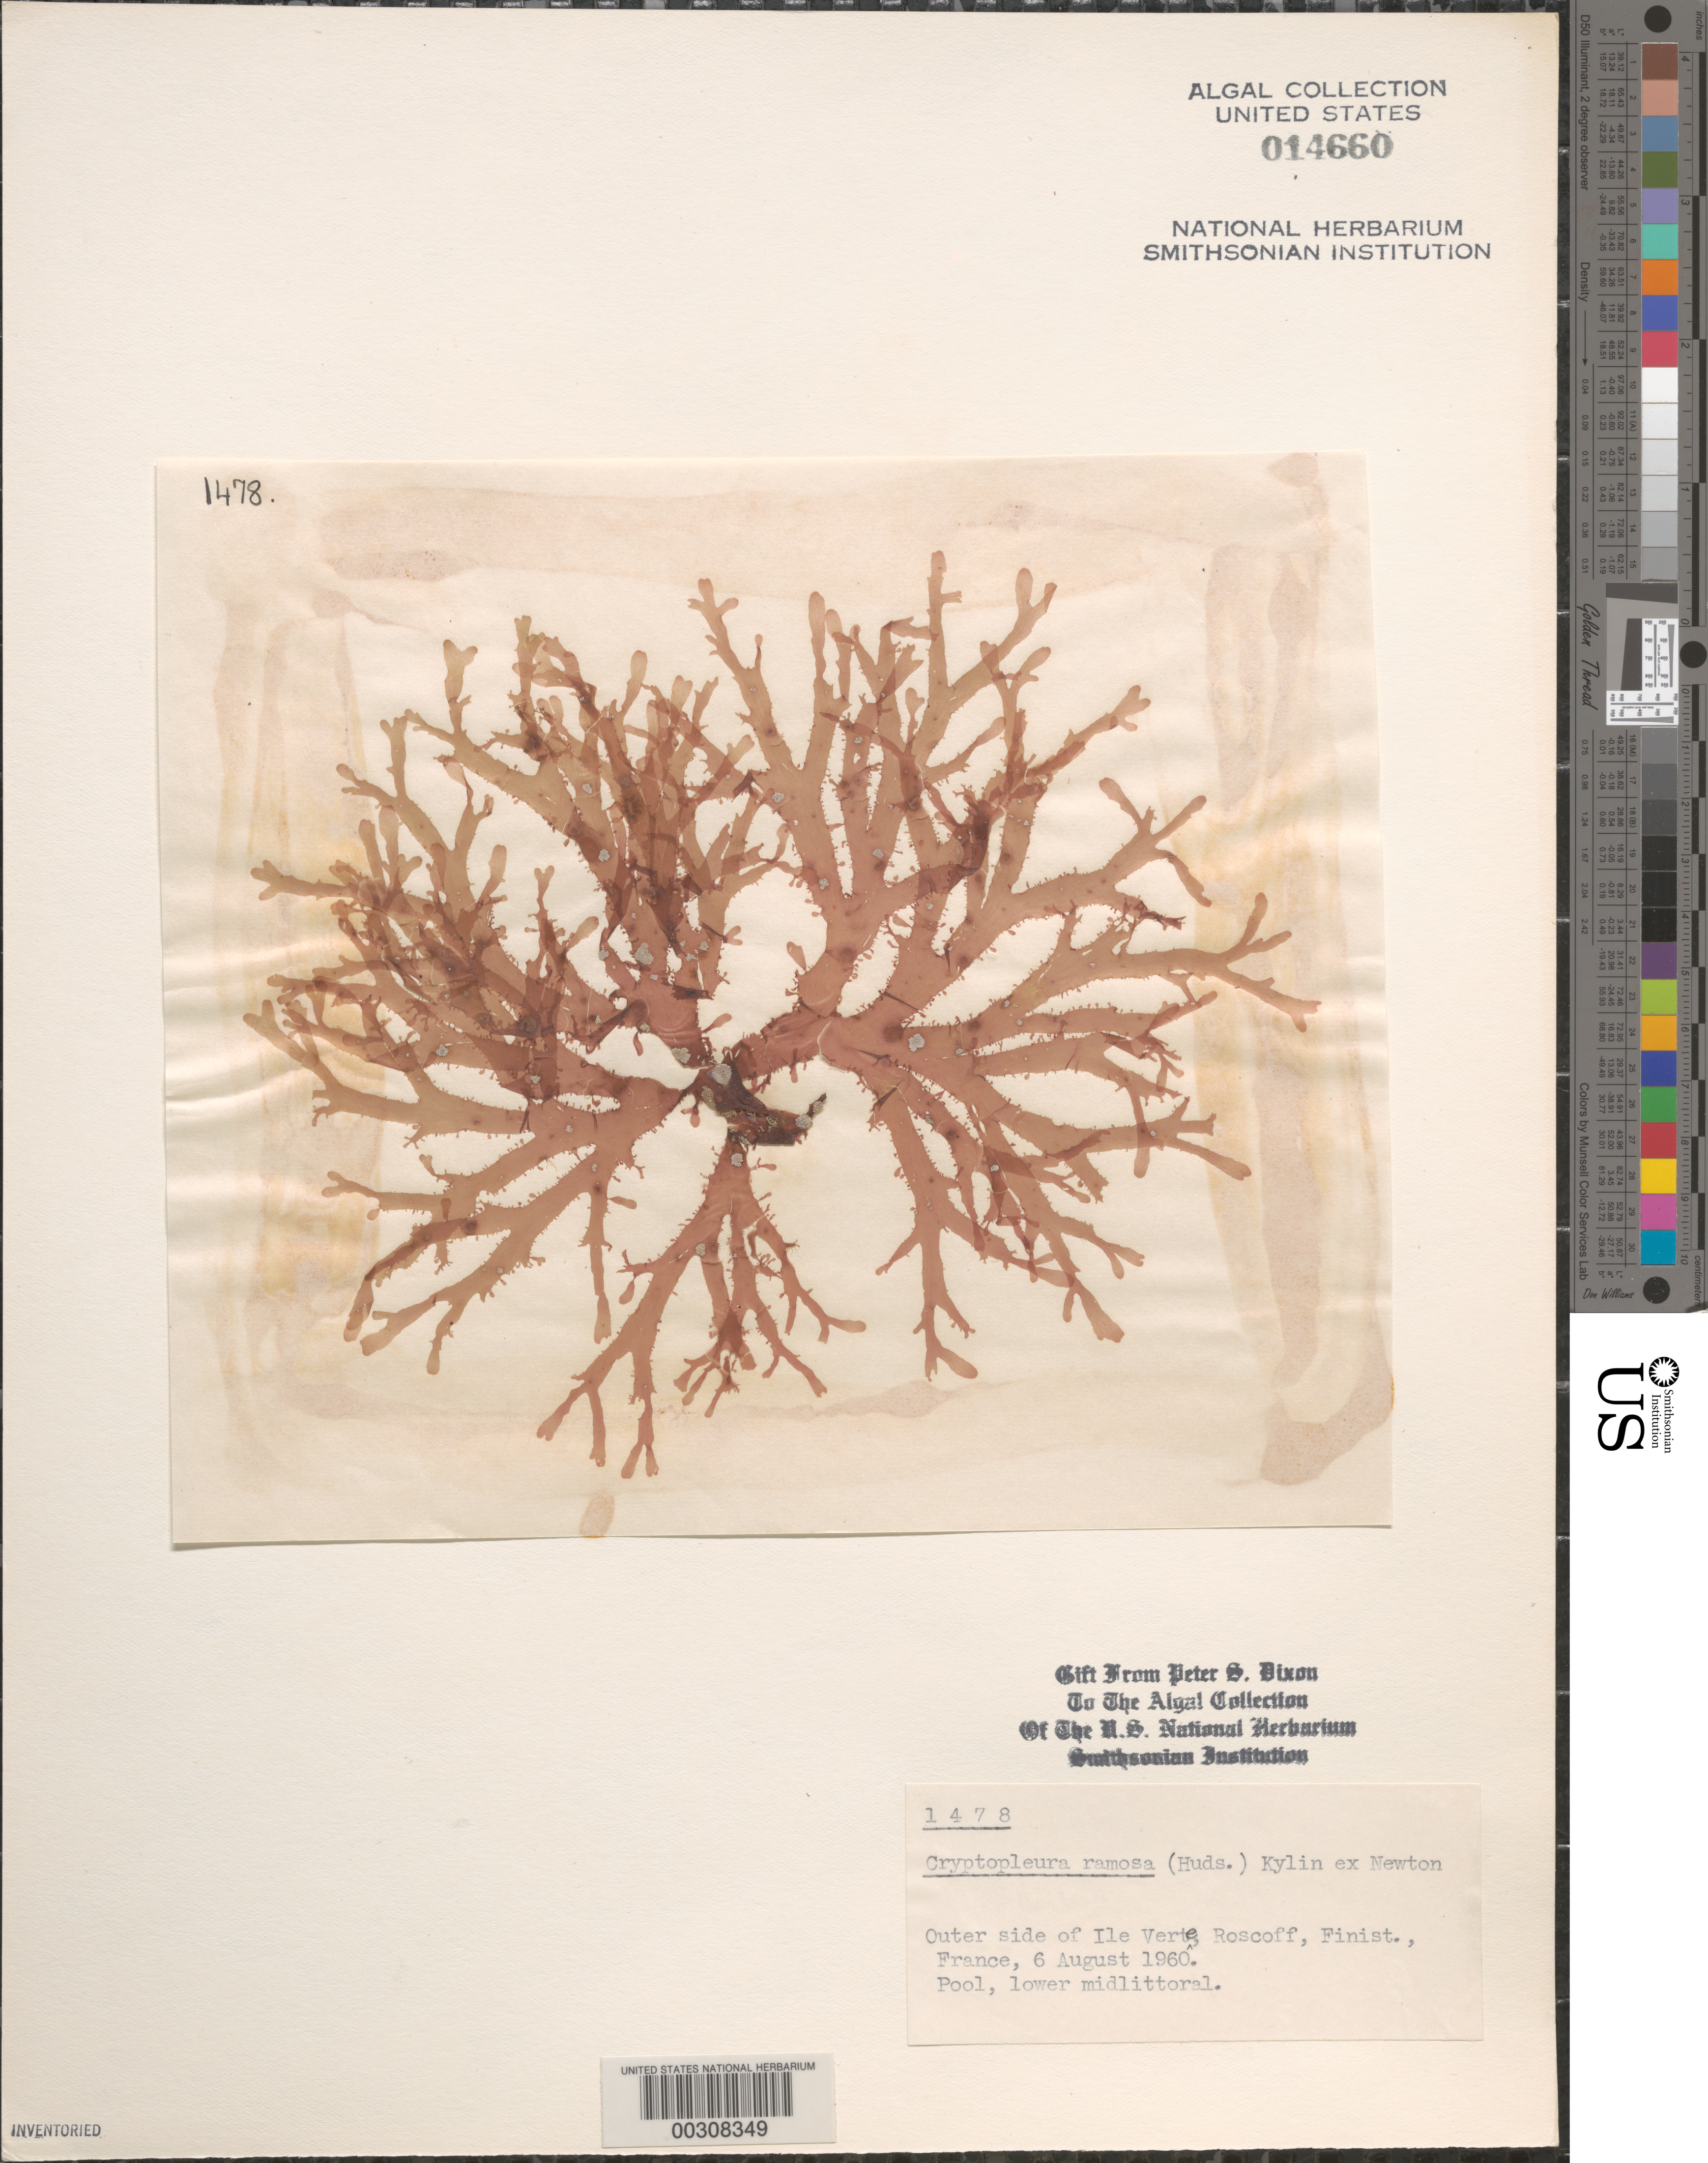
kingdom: Plantae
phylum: Rhodophyta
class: Florideophyceae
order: Ceramiales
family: Delesseriaceae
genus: Cryptopleura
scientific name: Cryptopleura ramosa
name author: (Huds.) L.M. Newton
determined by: Dixon, P. S.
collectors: P. S. Dixon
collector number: PSD 1478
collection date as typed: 06 Aug 1960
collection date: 1960-08-06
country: France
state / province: Bretagne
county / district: Finistère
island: Ile Verte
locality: Roscoff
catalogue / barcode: US 14660